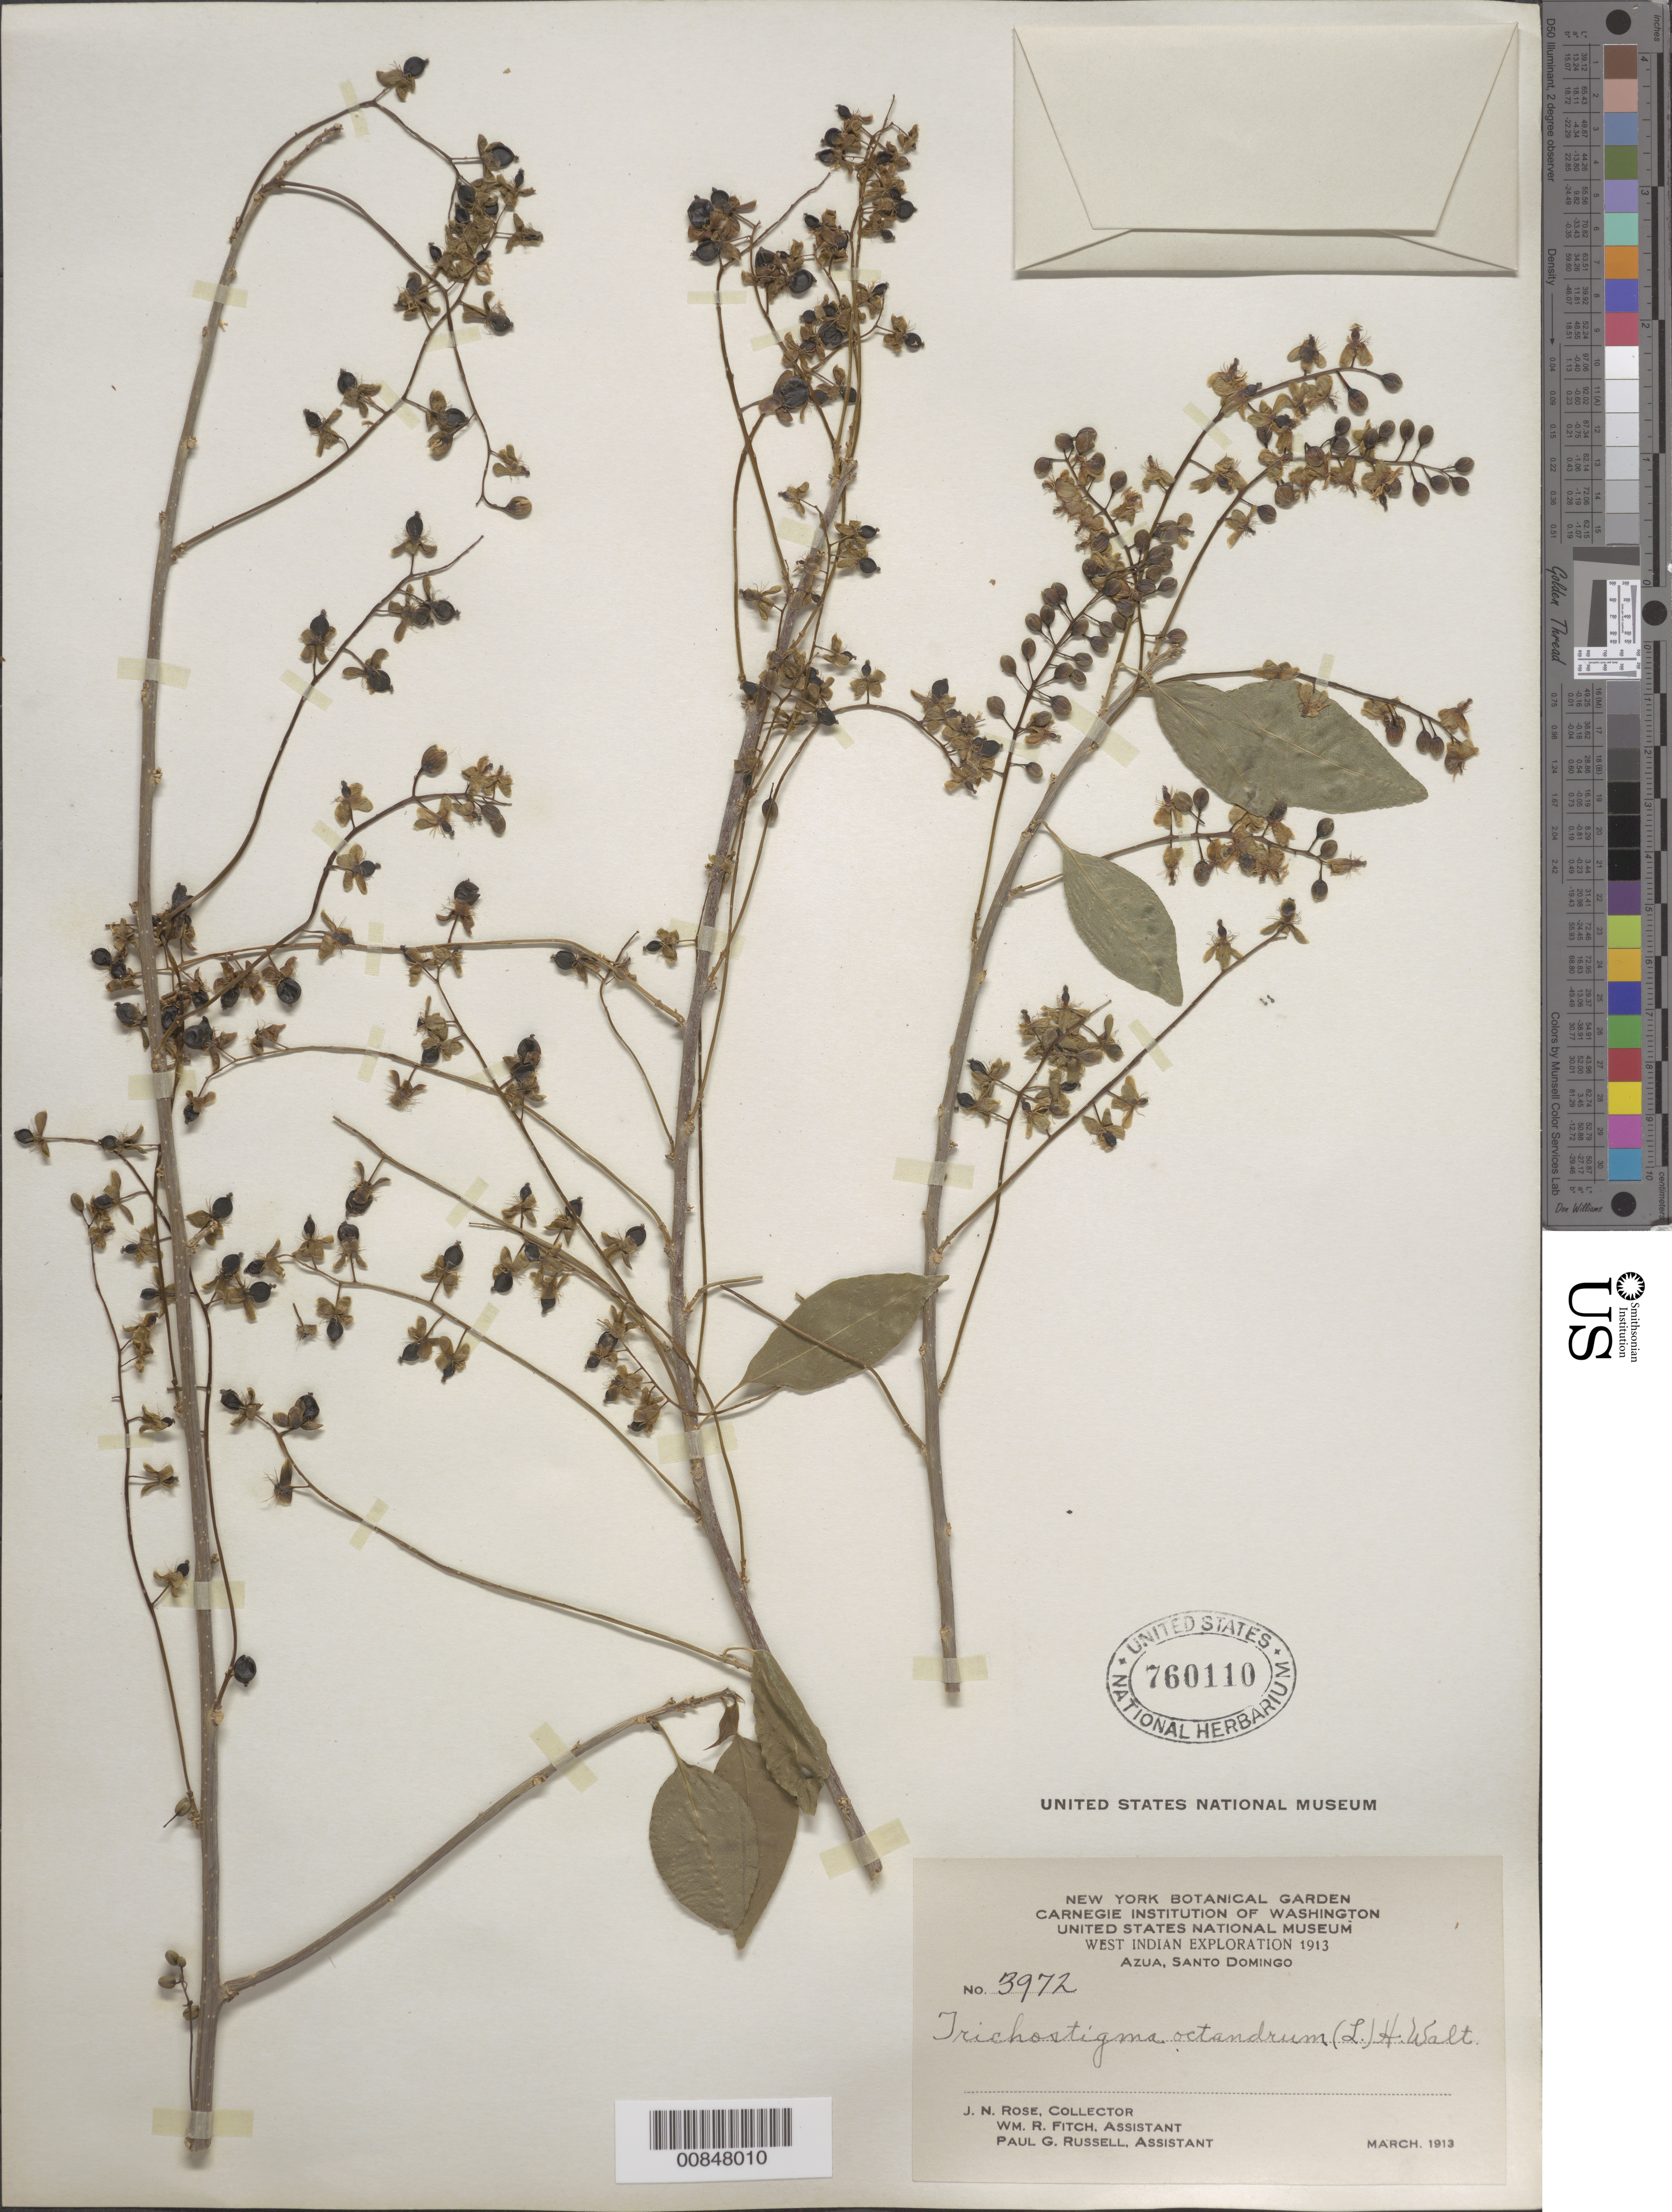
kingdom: Plantae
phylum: Tracheophyta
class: Magnoliopsida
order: Caryophyllales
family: Phytolaccaceae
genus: Trichostigma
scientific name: Trichostigma octandrum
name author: (L.) H. Walter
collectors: J. N. Rose, W. R. Fitch & P. G. Russell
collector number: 3972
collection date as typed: Mar 1913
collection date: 1913-03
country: Dominican Republic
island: Hispaniola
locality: Azua, Santo Domingo.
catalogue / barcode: US 760110